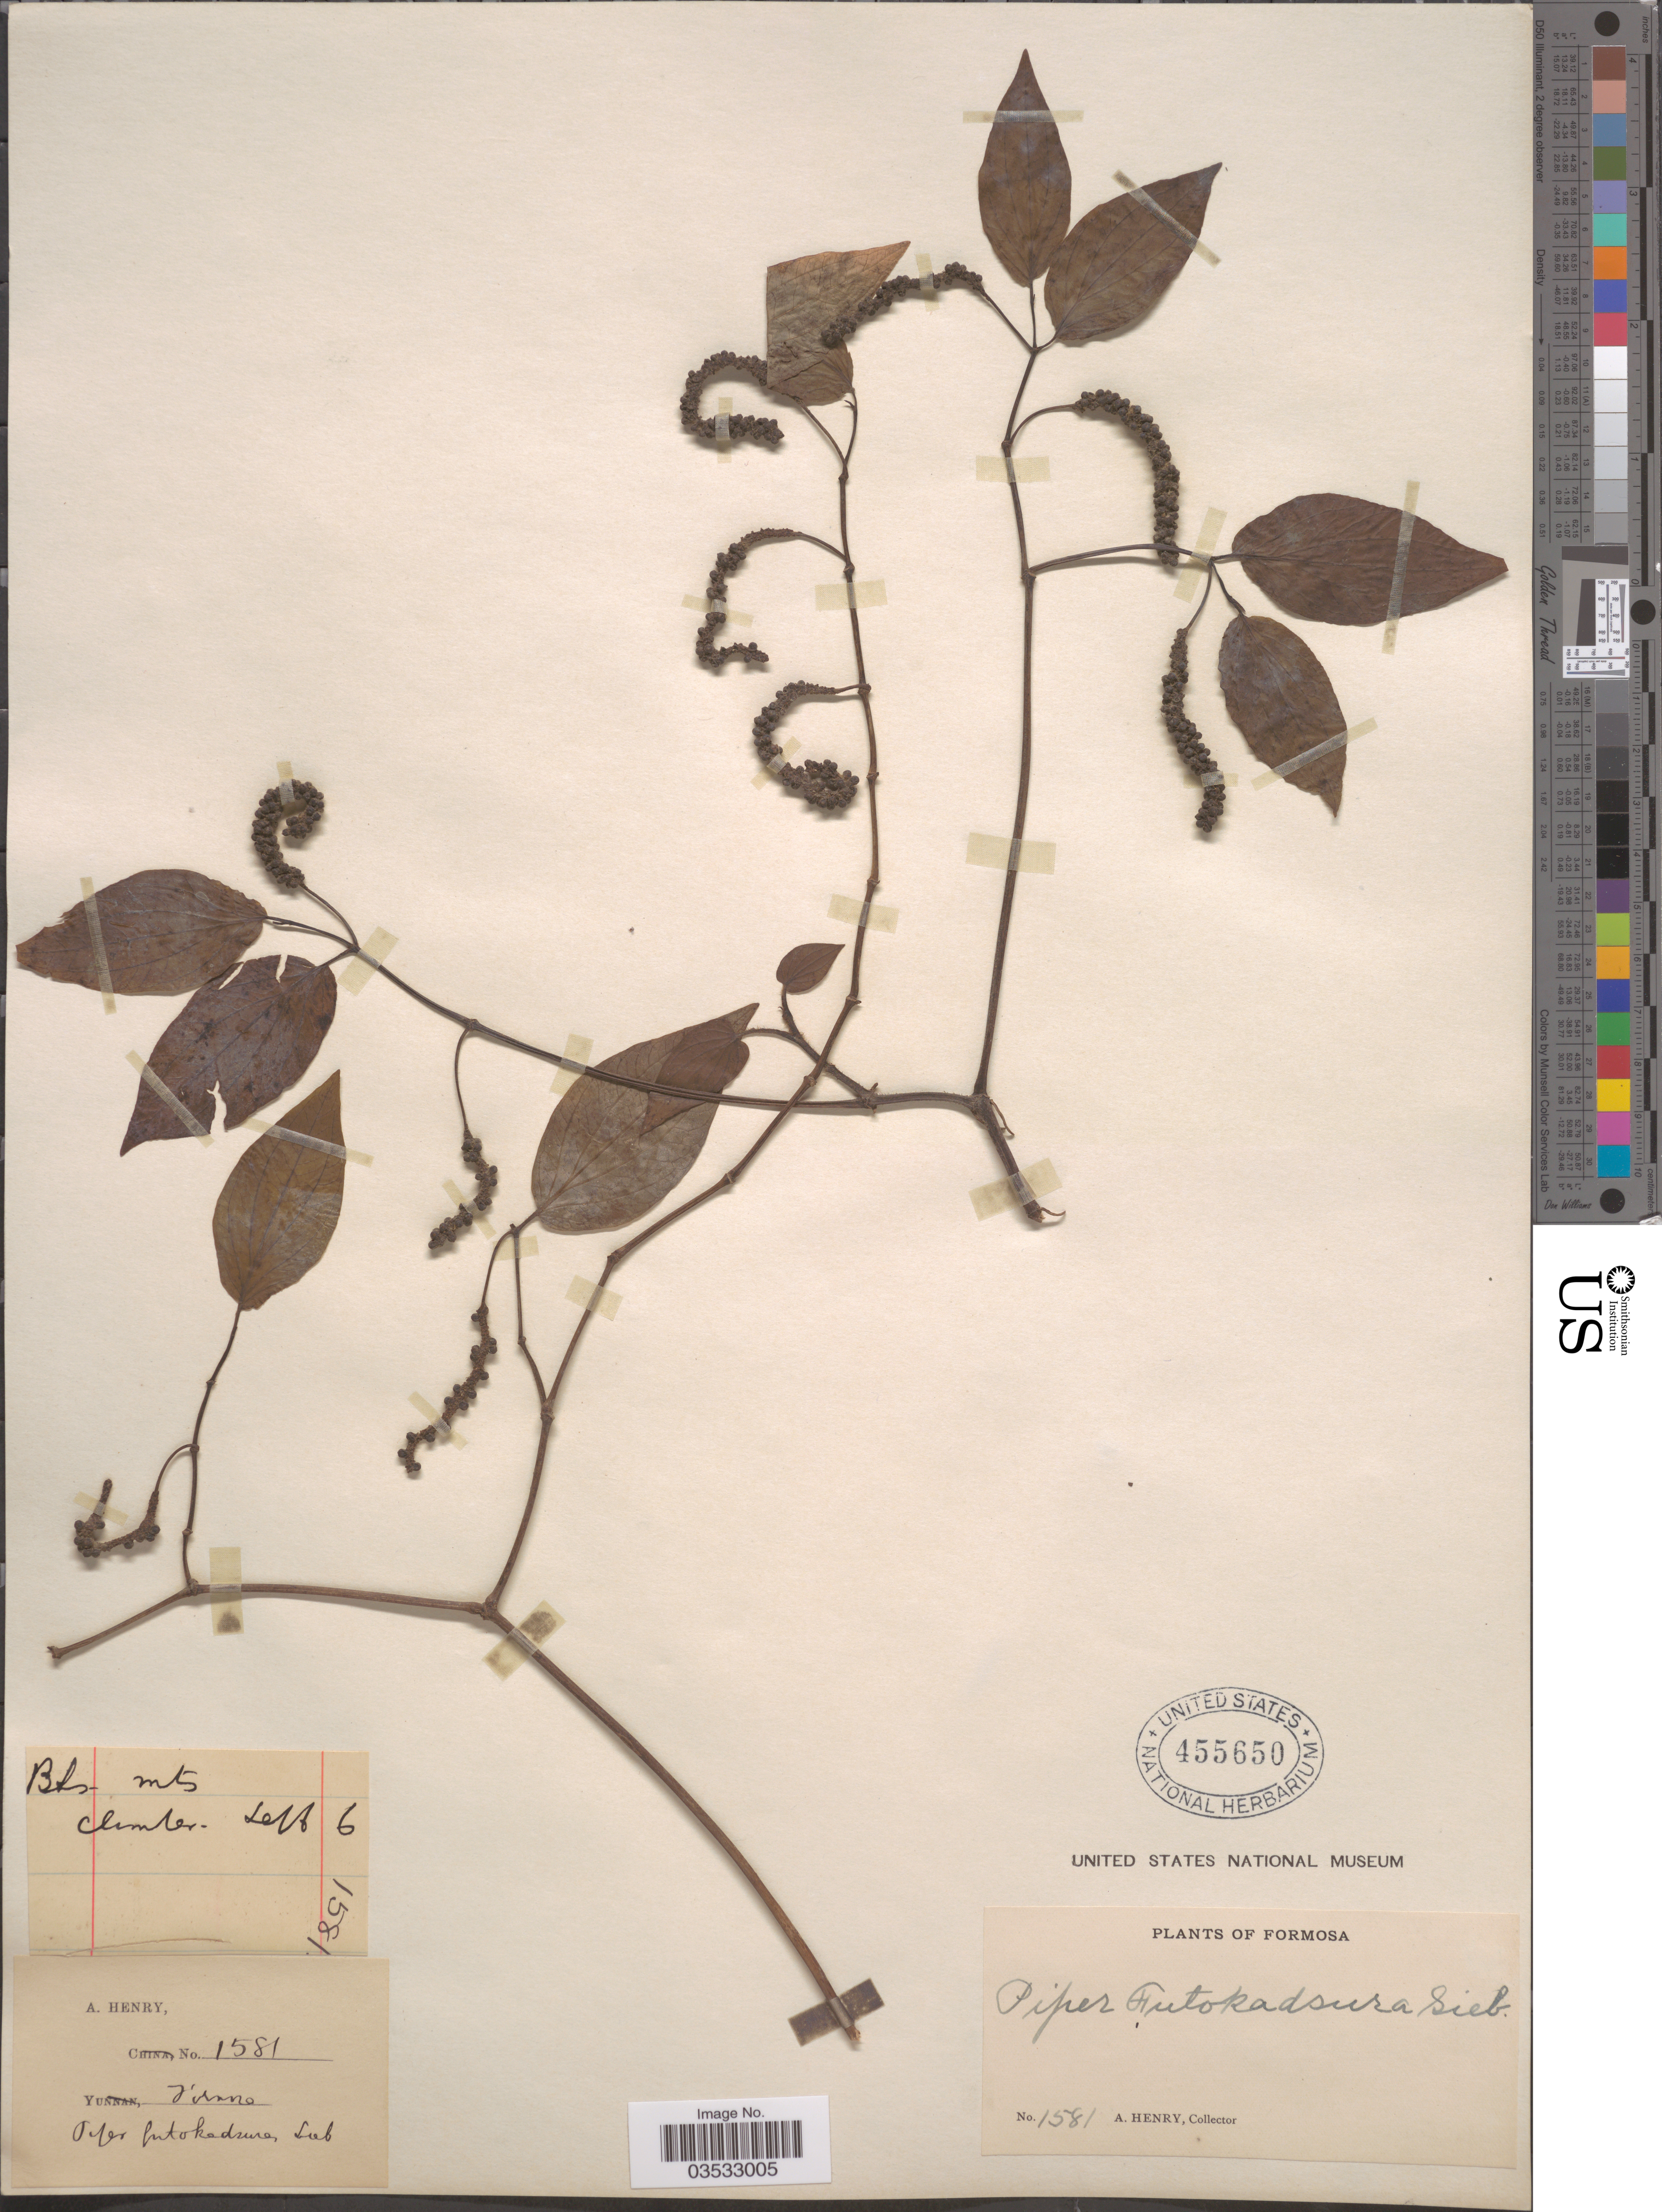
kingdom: Plantae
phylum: Tracheophyta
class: Magnoliopsida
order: Piperales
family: Piperaceae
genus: Piper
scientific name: Piper kadsura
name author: (Choisy) Ohwi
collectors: A. Henry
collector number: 1581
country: Taiwan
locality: Formosa.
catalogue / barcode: US 455650